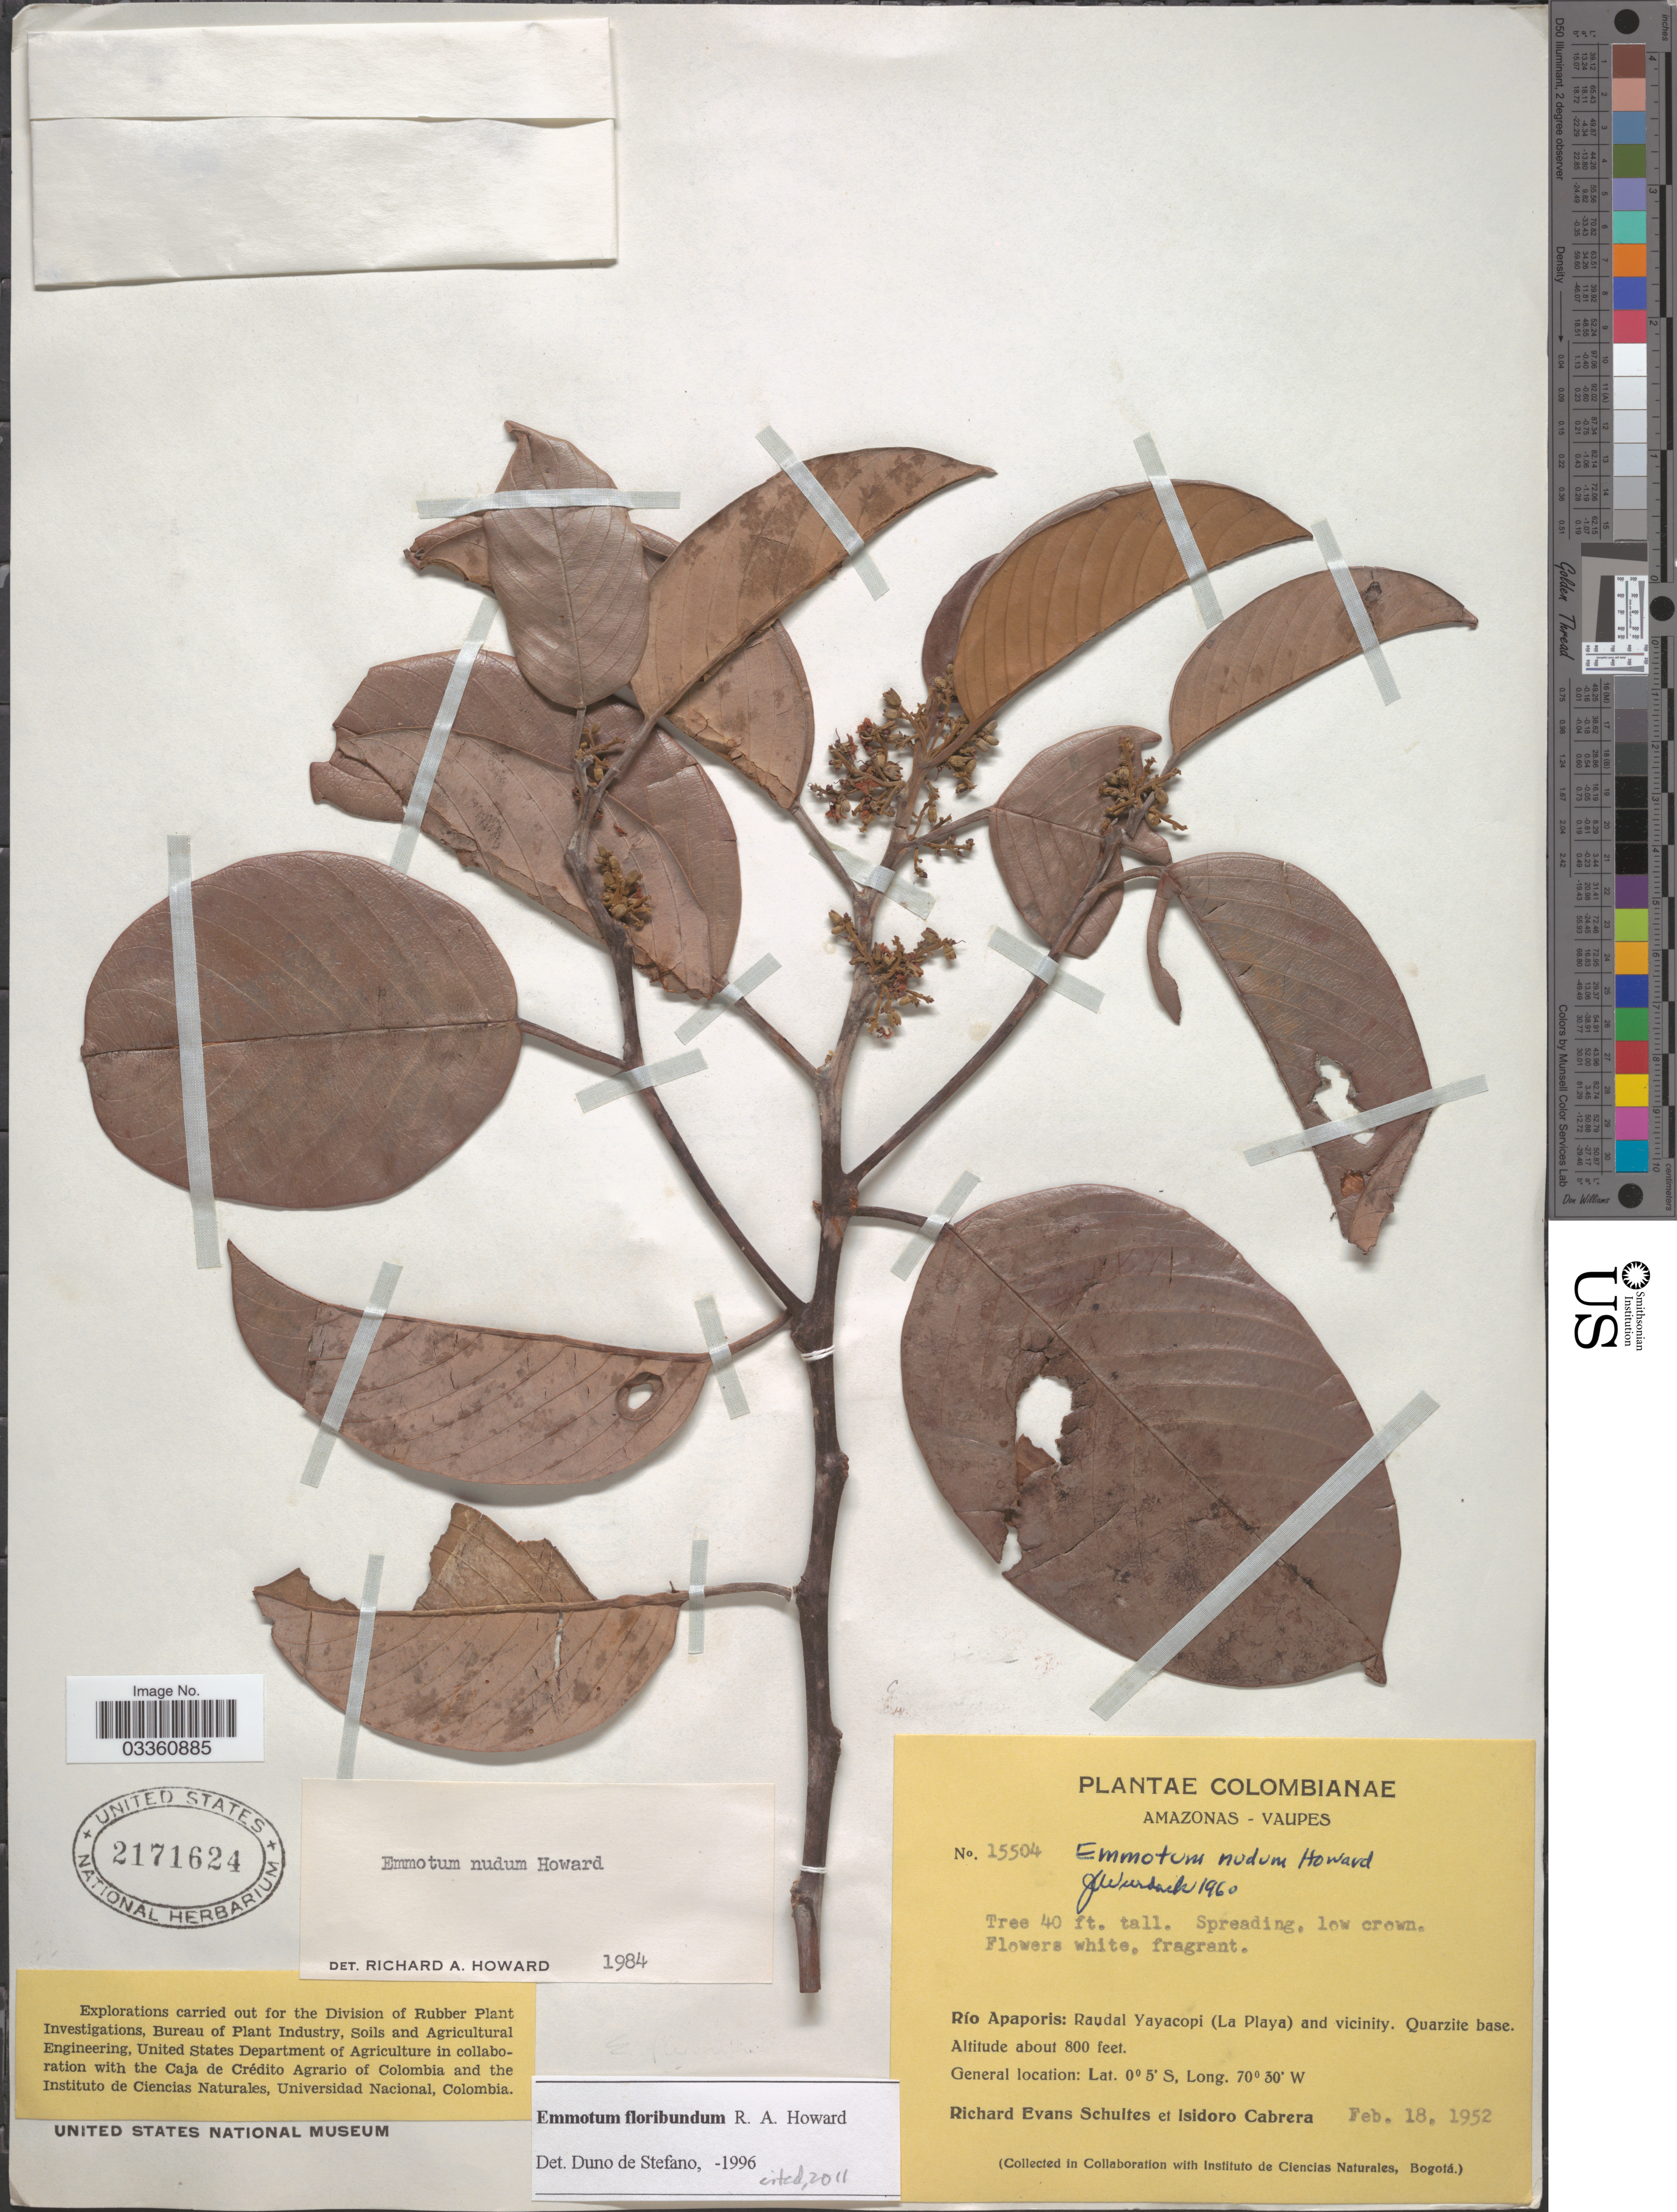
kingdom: Plantae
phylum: Tracheophyta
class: Magnoliopsida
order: Metteniusales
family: Metteniusaceae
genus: Emmotum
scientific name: Emmotum floribundum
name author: R.A. Howard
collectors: R. E. Schultes & I. Cabrera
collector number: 15504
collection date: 1952-02-18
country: Colombia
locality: Amazonas - Vaupes. Río Apaporis: Raudal Yayacopi (La Playa) and vicinity. Quarzite base.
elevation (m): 244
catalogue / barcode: US 2171624